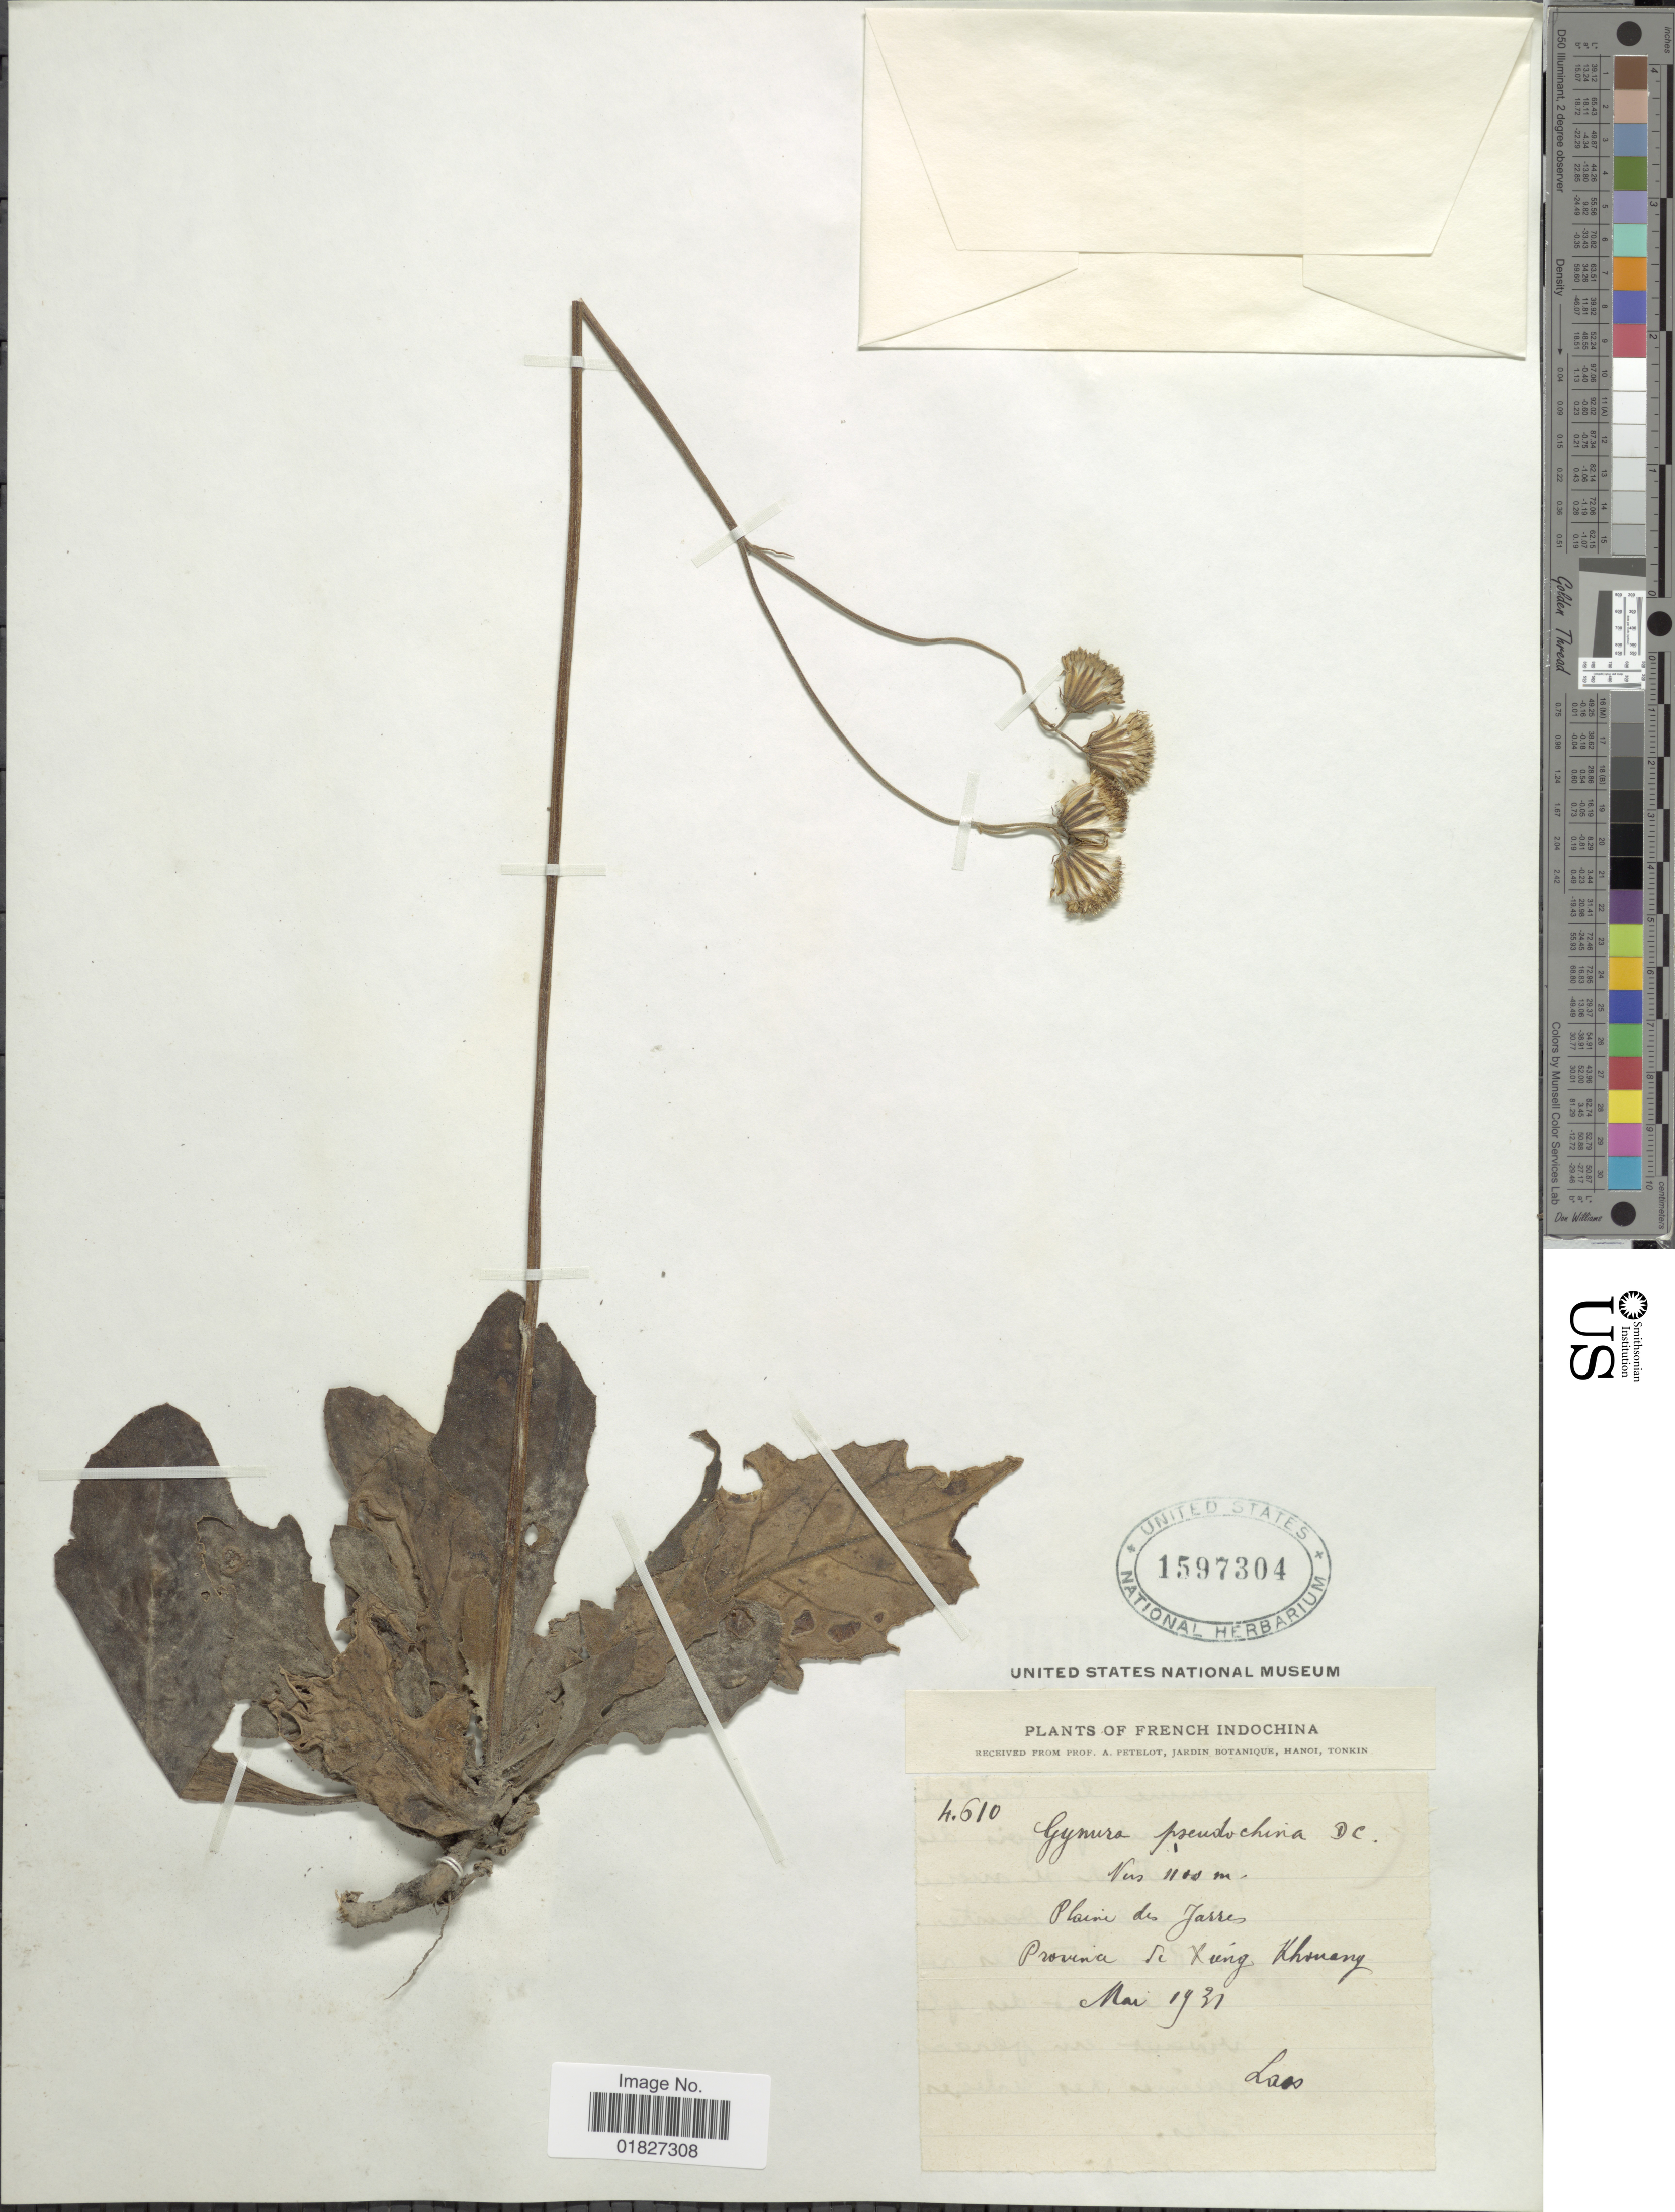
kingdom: Plantae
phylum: Tracheophyta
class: Magnoliopsida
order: Asterales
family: Asteraceae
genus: Gynura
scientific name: Gynura pseudochina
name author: (L.) DC.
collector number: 4610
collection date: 1931-05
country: Laos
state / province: Xiangkhoang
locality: French Indochina, plaine des Jarres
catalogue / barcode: US 1597304